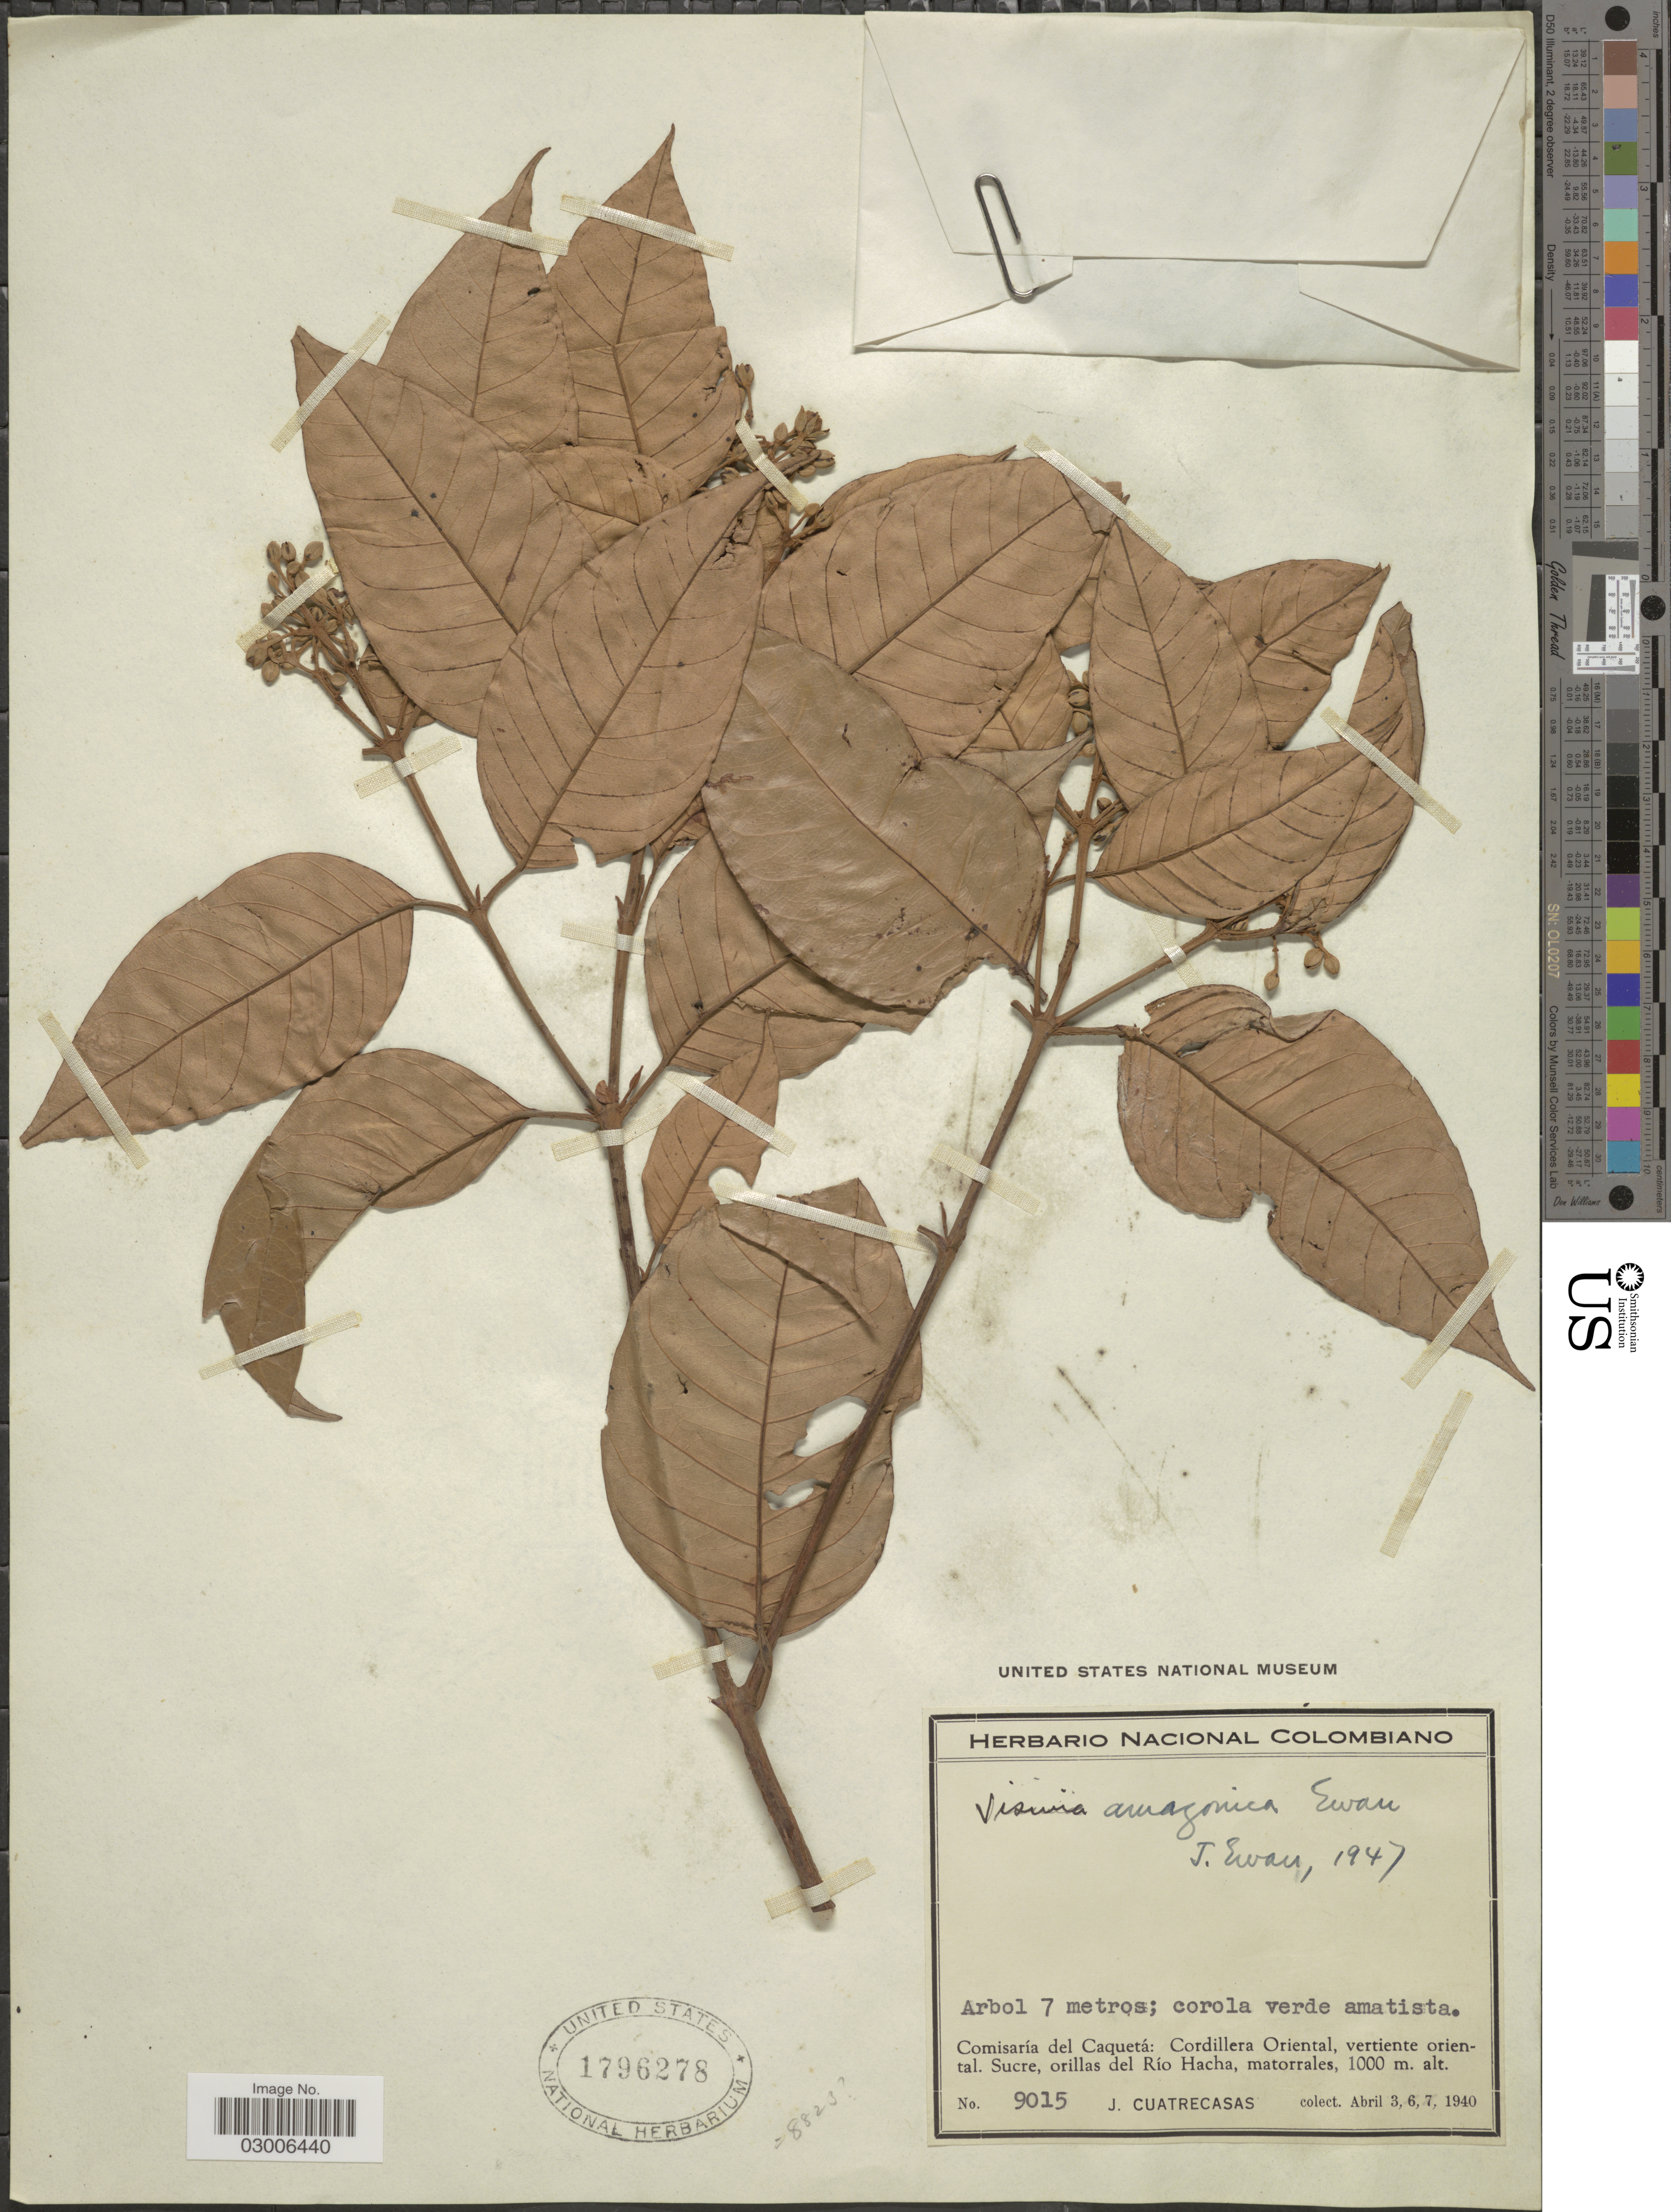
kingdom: Plantae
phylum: Tracheophyta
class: Magnoliopsida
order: Malpighiales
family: Hypericaceae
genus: Vismia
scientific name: Vismia amazonica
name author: Ewan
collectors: J. Cuatrecasas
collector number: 9015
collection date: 1940-04-03/1940-04-07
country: Colombia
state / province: Caquetá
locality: Comisaría del Caquetá: Cordillera Oriental, vertiente oriental, orillas del Río Hacha, matorrales.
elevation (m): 1000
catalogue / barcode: US 1796278